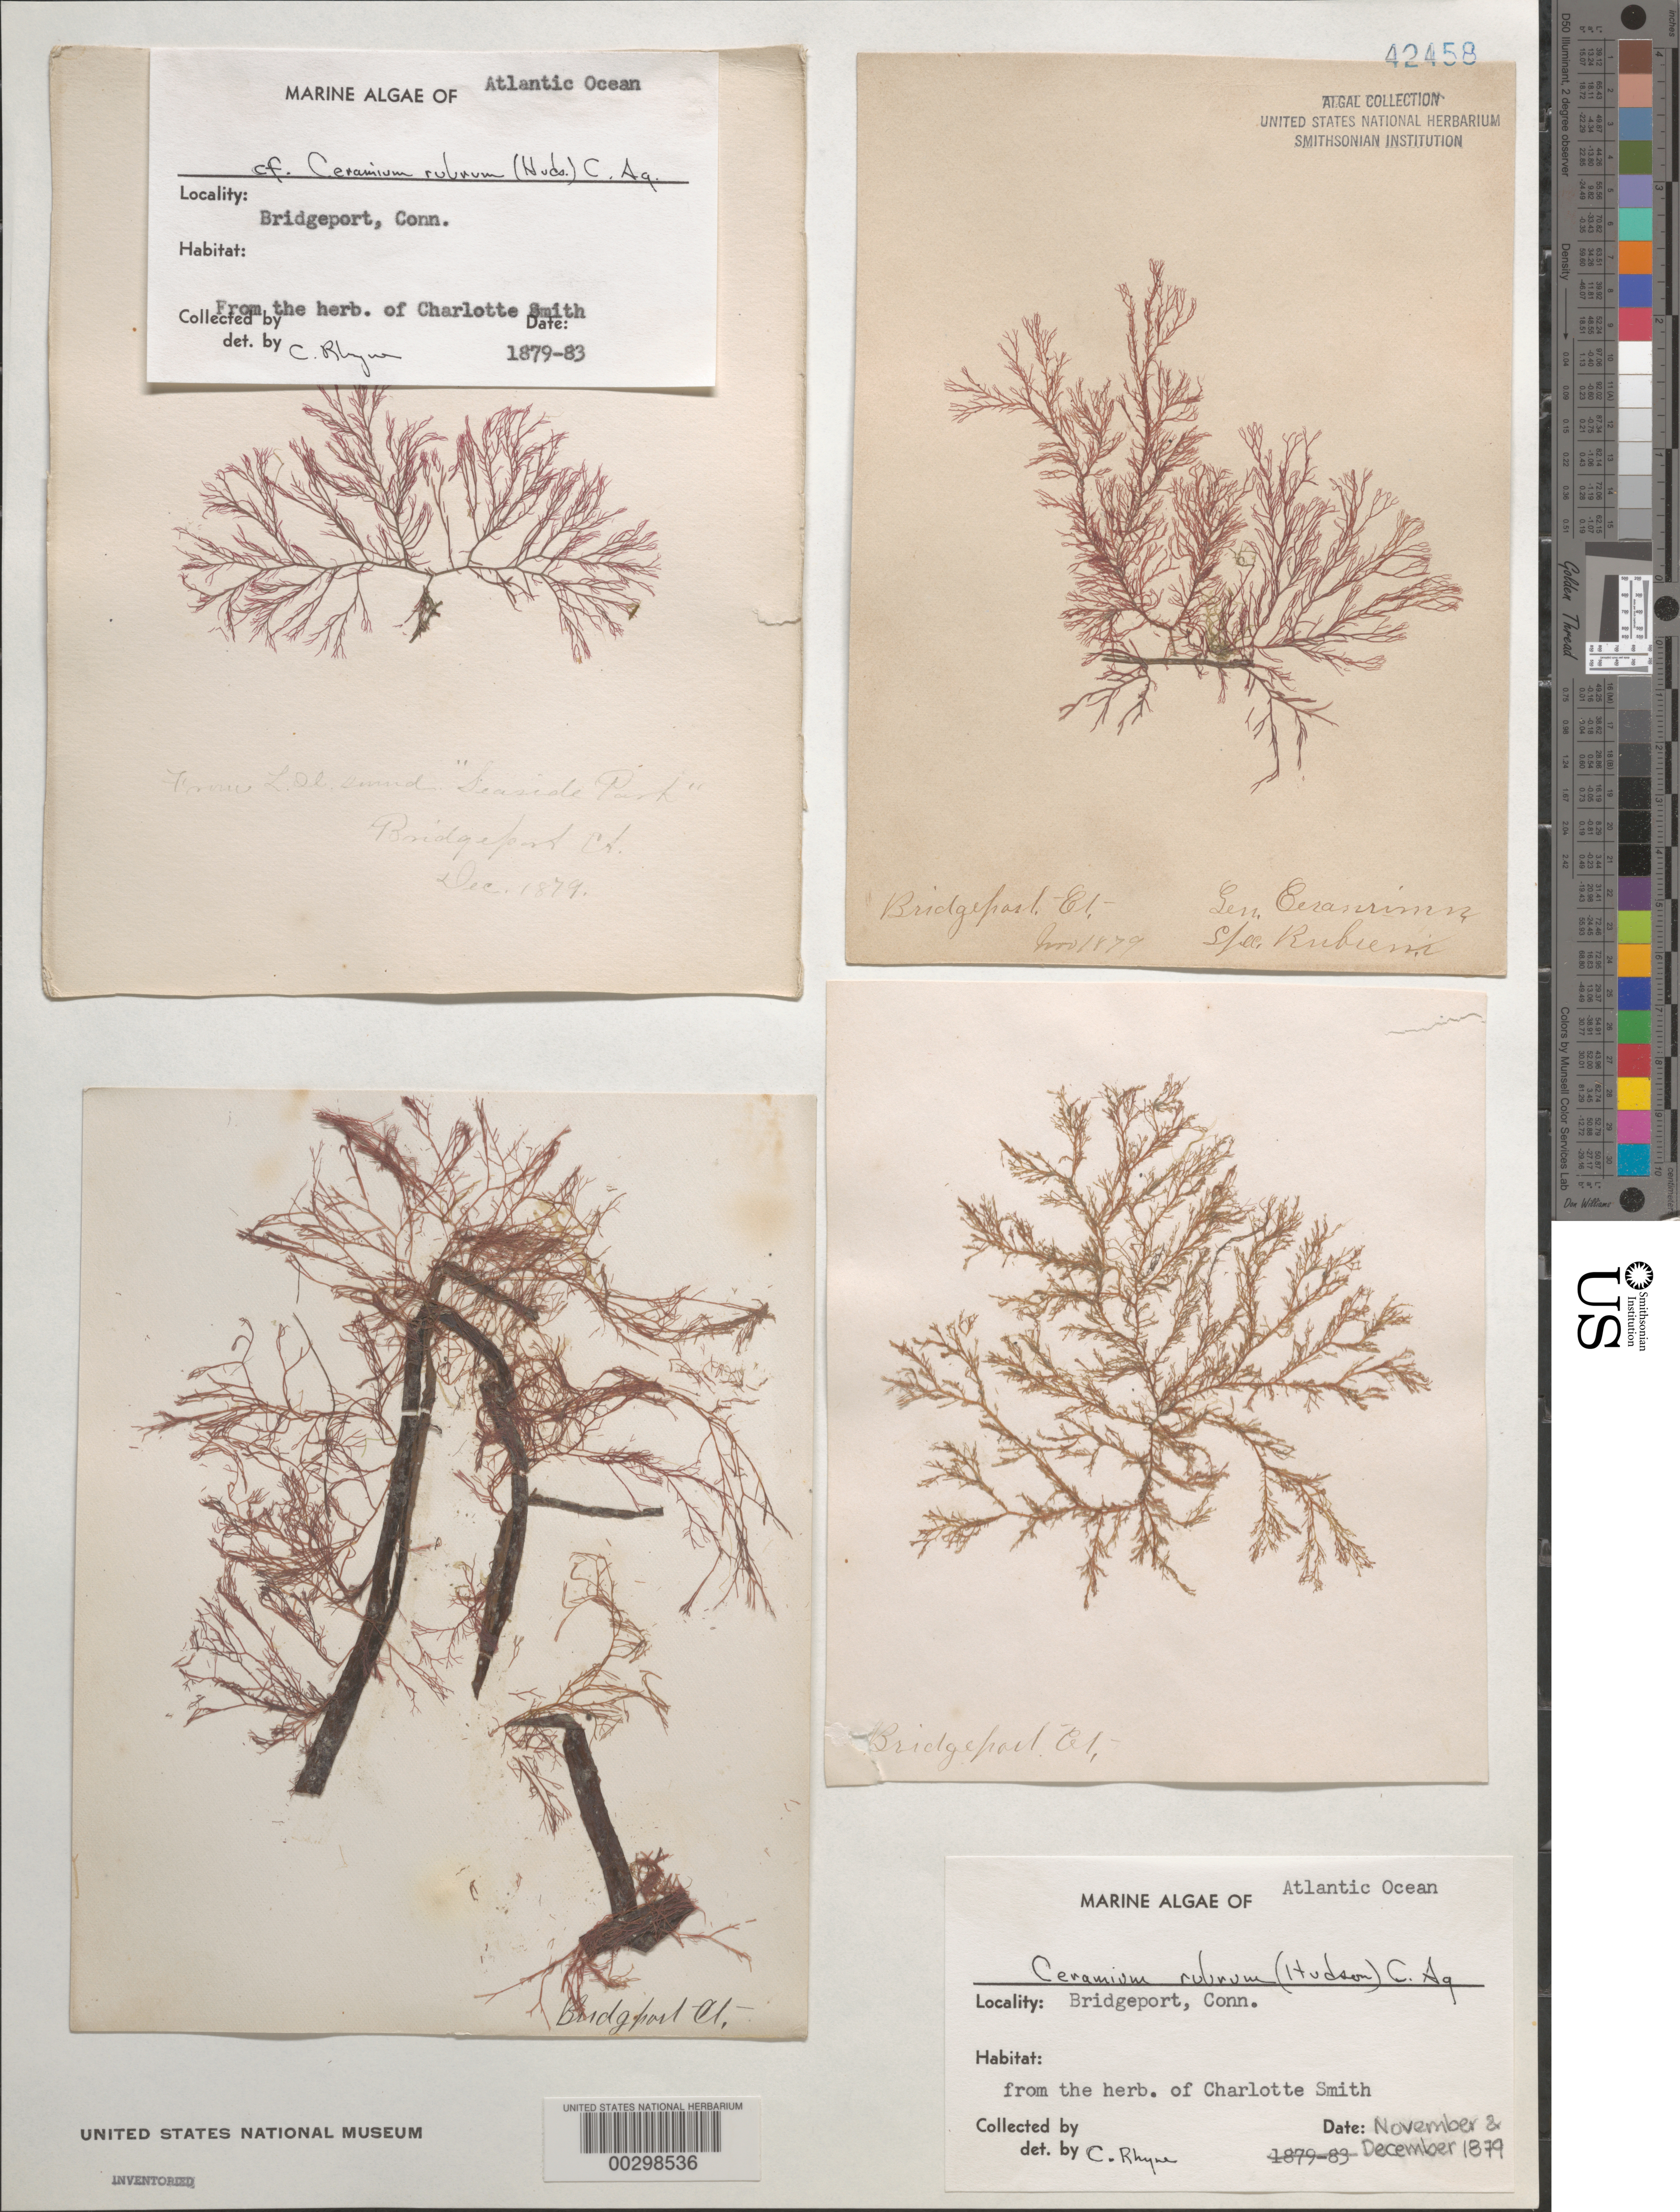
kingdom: Plantae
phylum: Rhodophyta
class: Florideophyceae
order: Ceramiales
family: Ceramiaceae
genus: Ceramium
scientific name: Ceramium rubrum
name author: C. Agardh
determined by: Rhyne, C. F.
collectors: Charlotte Smith (herbarium)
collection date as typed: Nov 1879 AND -- Dec 1879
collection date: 1879-11,1879-12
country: United States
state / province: Connecticut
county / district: Fairfield County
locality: Bridgeport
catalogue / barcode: US 42458